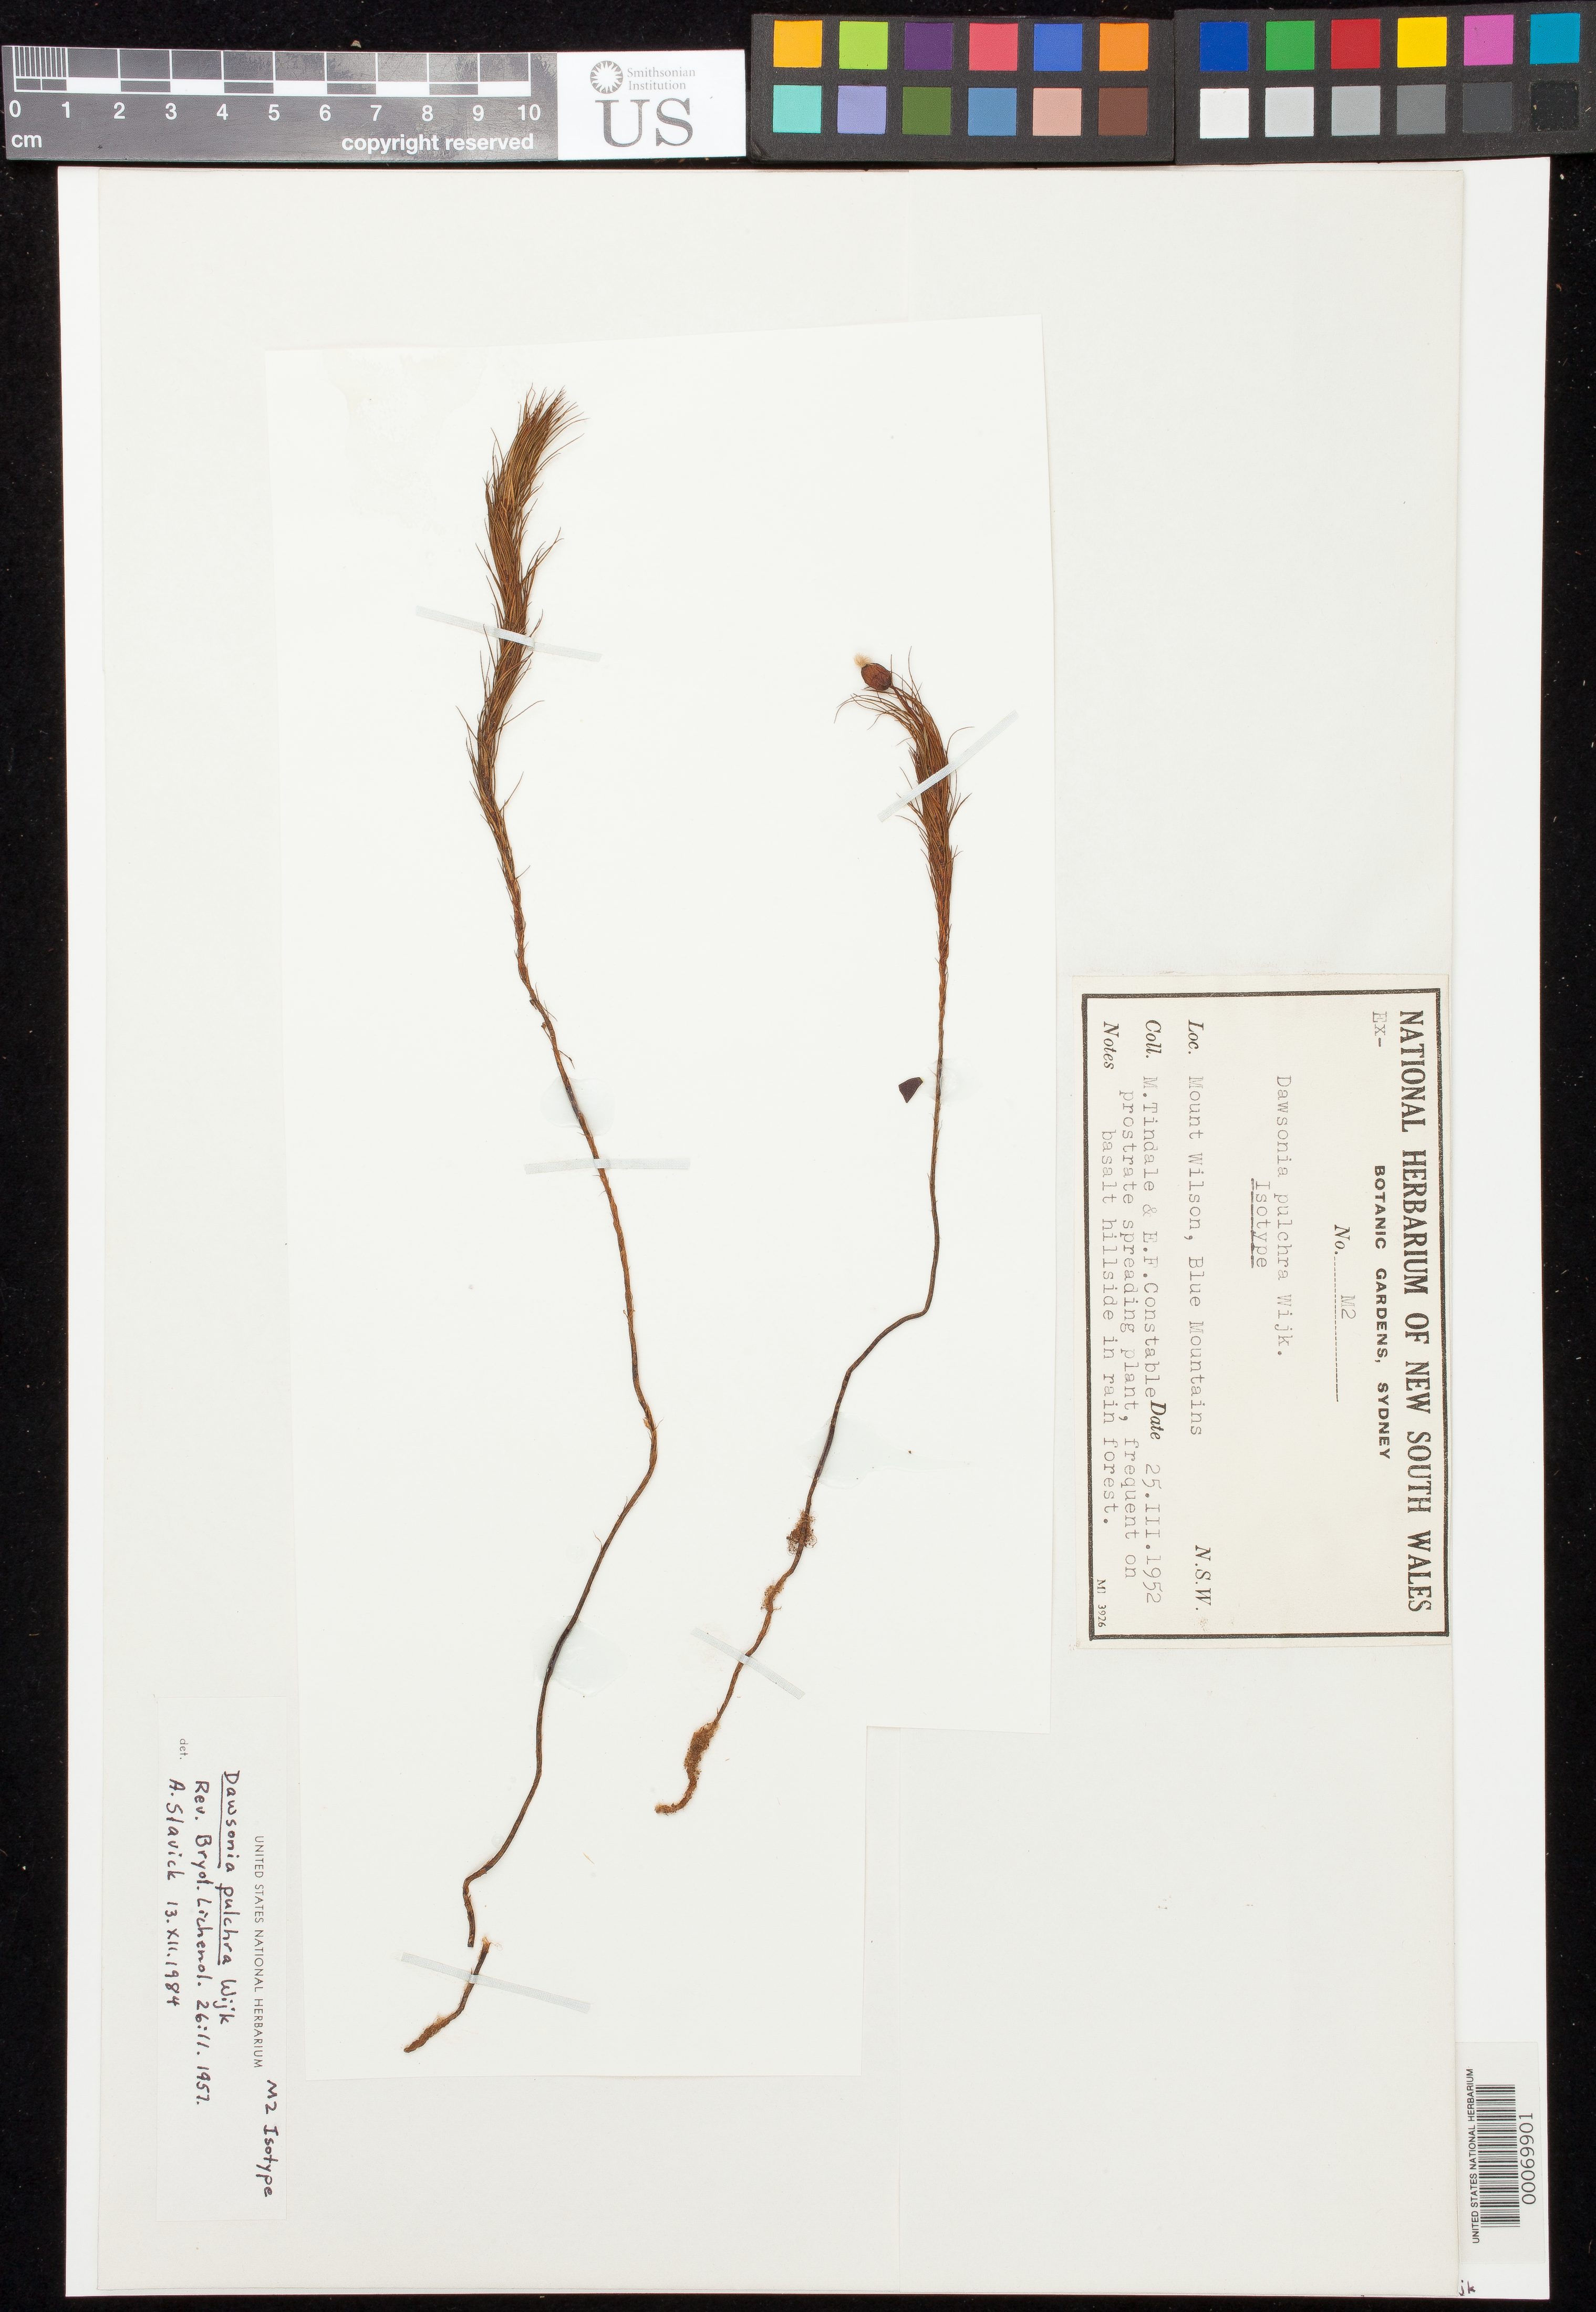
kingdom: Plantae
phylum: Bryophyta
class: Polytrichopsida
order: Polytrichales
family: Polytrichaceae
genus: Dawsonia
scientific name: Dawsonia pulchra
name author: Wijk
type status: Isotype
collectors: M. D. Tindale & E. F. Constable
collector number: Herb. N.S. Wales M2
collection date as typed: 25 Mar 1952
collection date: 1952-03-25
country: Australia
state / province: New South Wales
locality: Blue Mtns., Mt. Wilson.